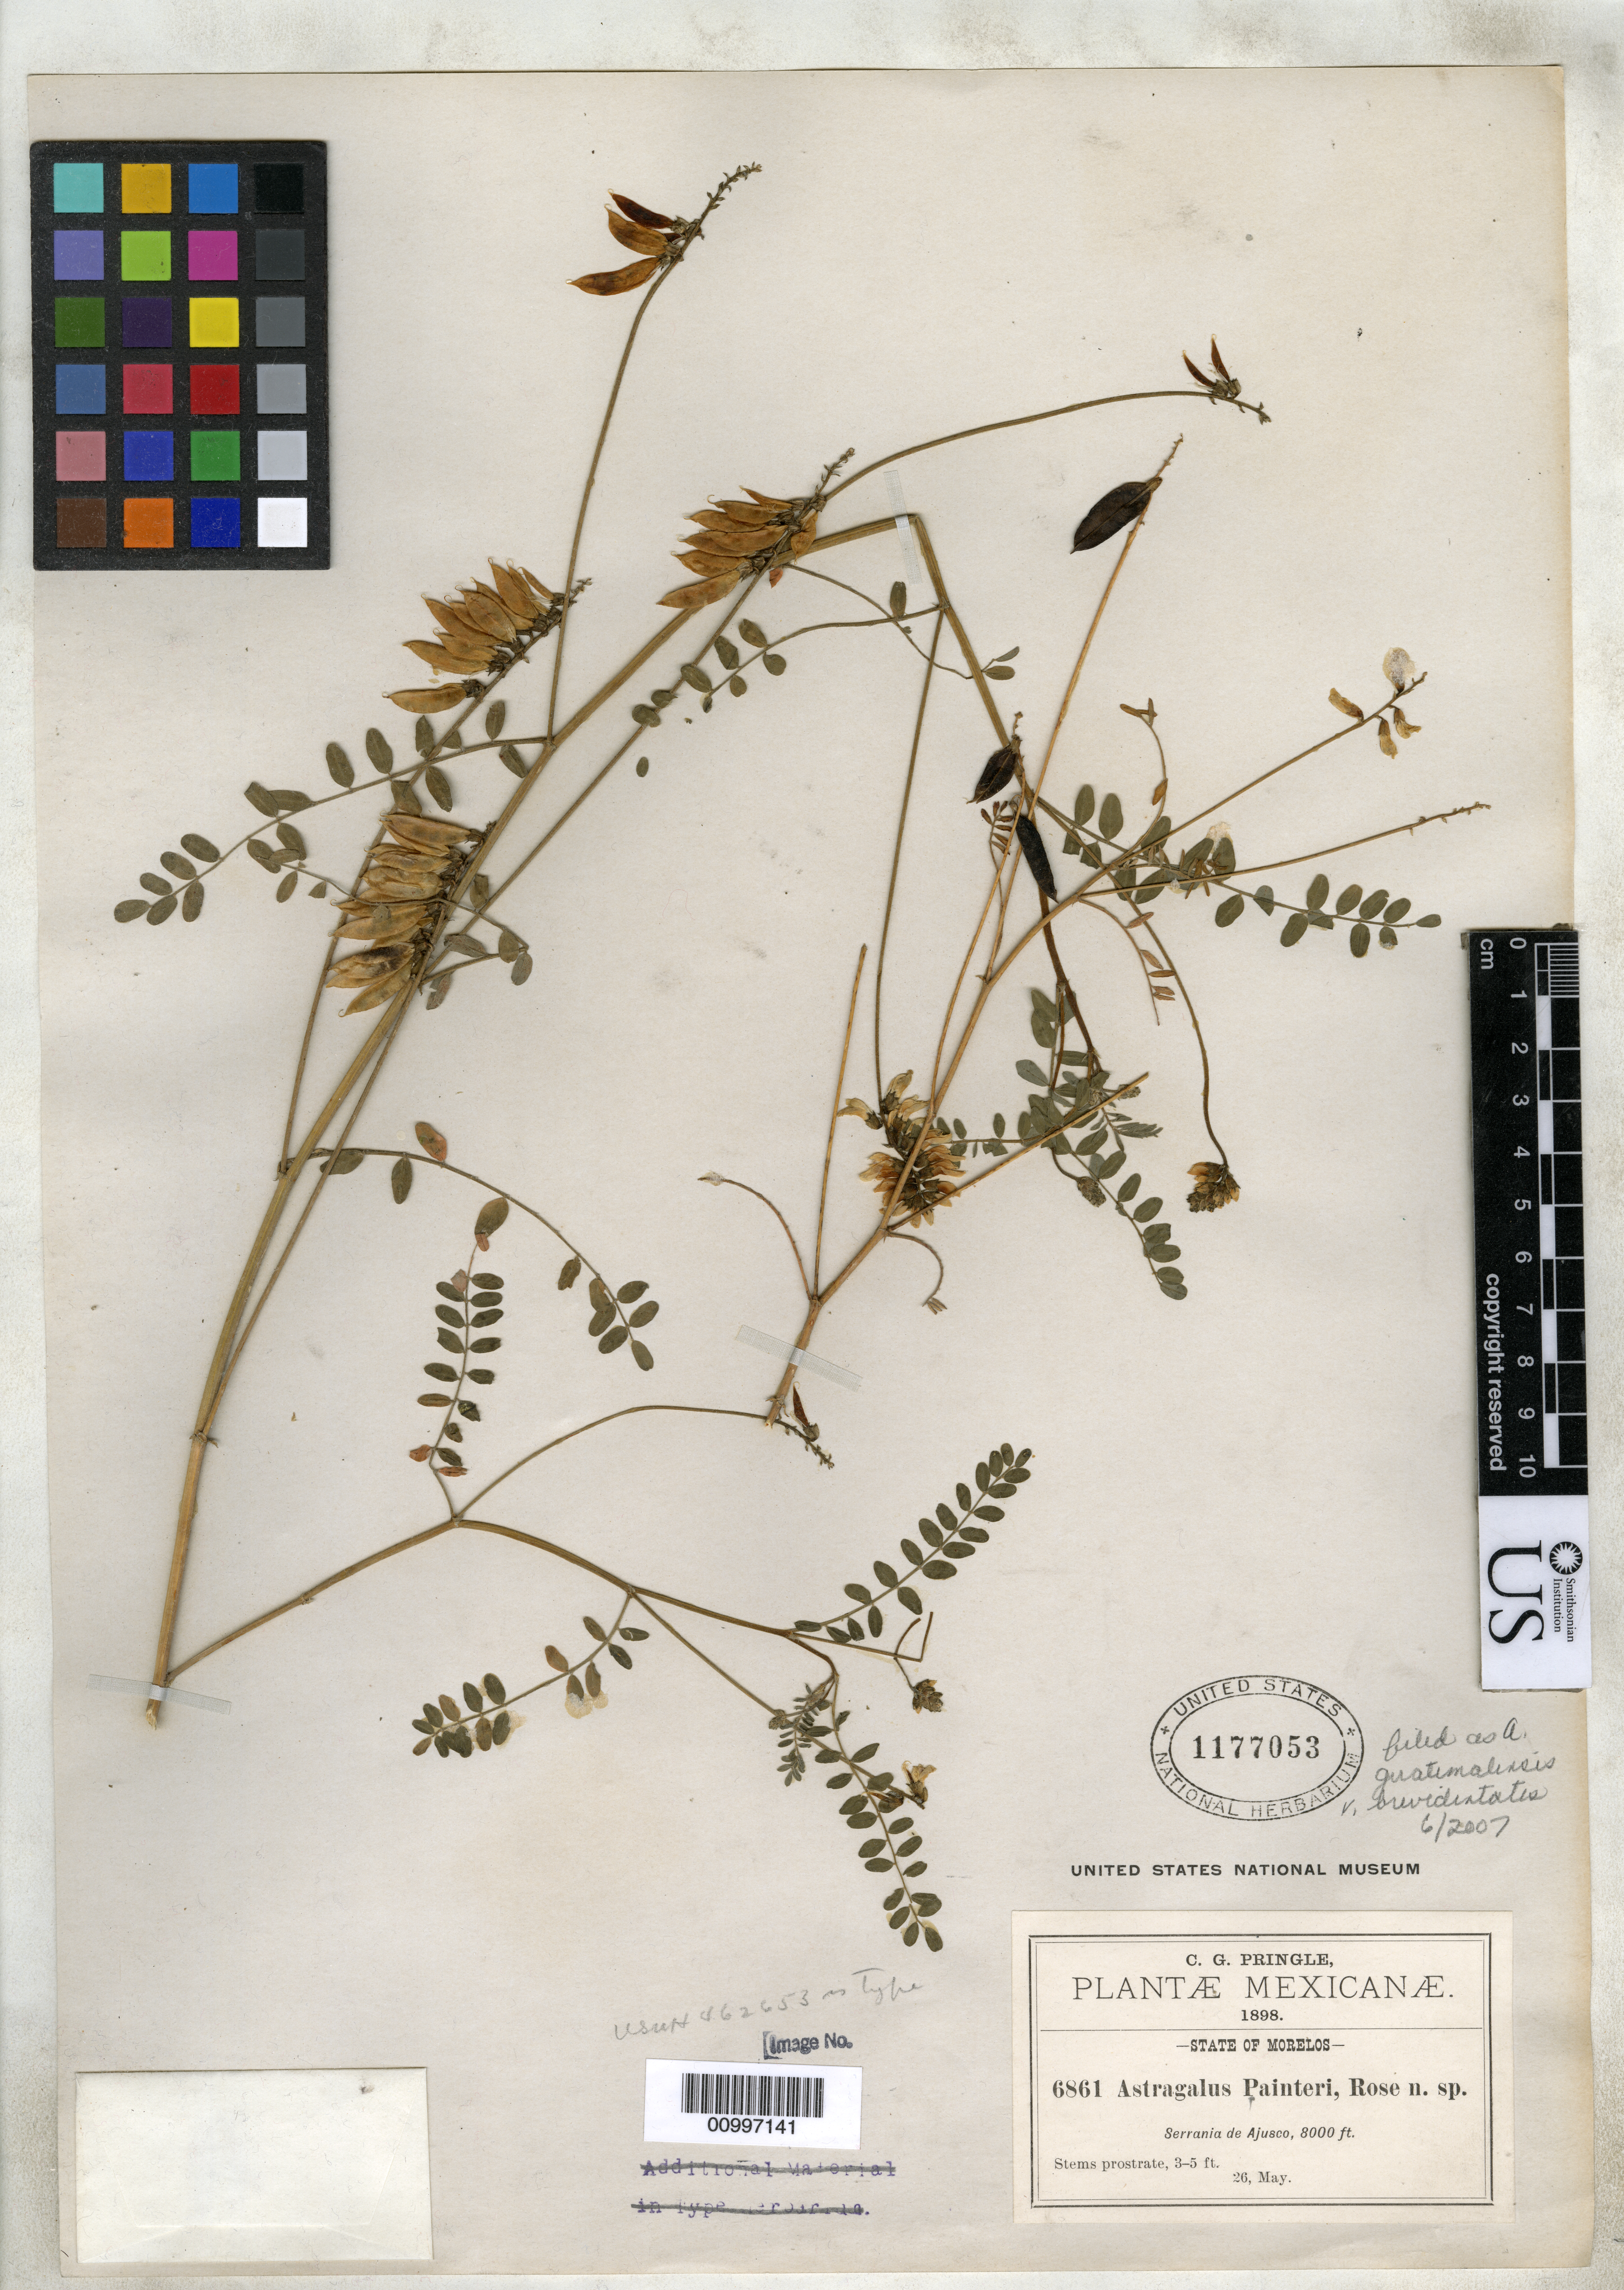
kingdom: Plantae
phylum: Tracheophyta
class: Magnoliopsida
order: Fabales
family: Fabaceae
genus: Astragalus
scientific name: Astragalus painteri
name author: Rose ex M.E. Jones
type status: Isotype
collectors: C. G. Pringle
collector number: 6861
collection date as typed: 26 May 1898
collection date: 1898-05-26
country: Mexico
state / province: Morelos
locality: Serrania de Ajusco.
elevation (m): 2438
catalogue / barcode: US 1177053